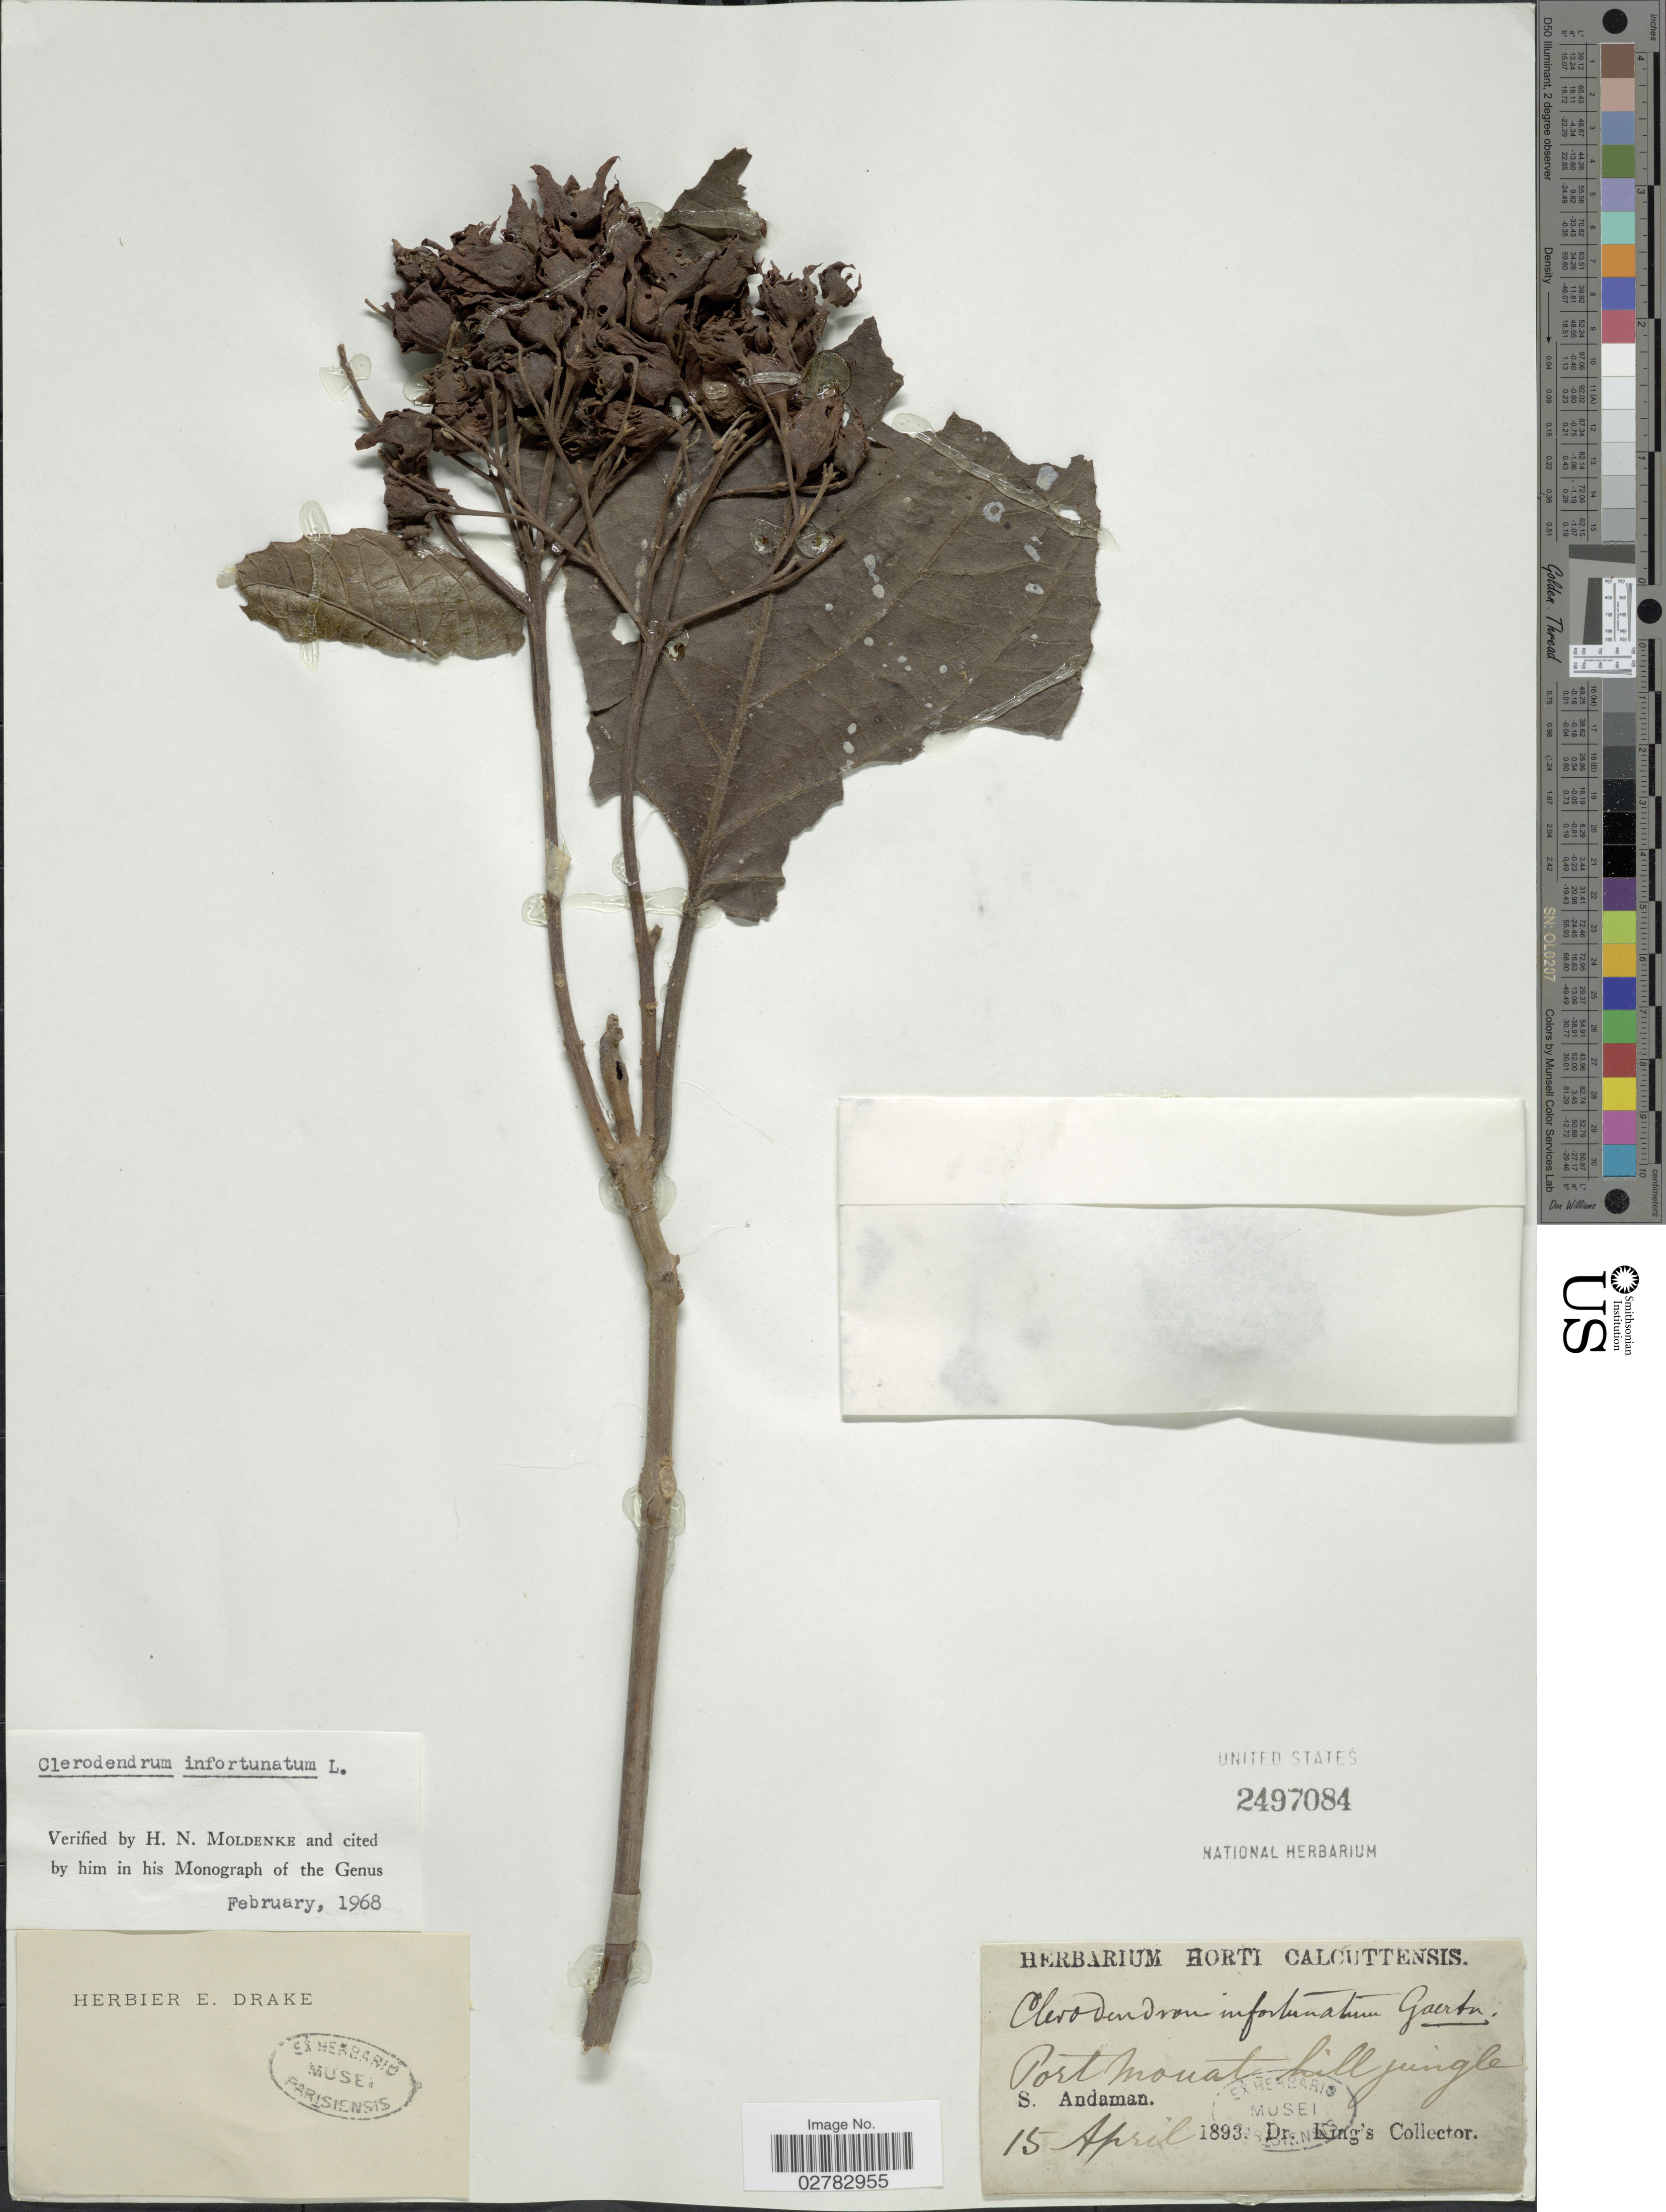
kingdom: Plantae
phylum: Tracheophyta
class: Magnoliopsida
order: Lamiales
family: Lamiaceae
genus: Clerodendrum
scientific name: Clerodendrum infortunatum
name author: L.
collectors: Dr. King's collector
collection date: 1893-04-15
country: India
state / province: Andaman and Nicobar Islands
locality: Port Mouat hill jungle, S. Andaman.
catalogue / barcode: US 2497084